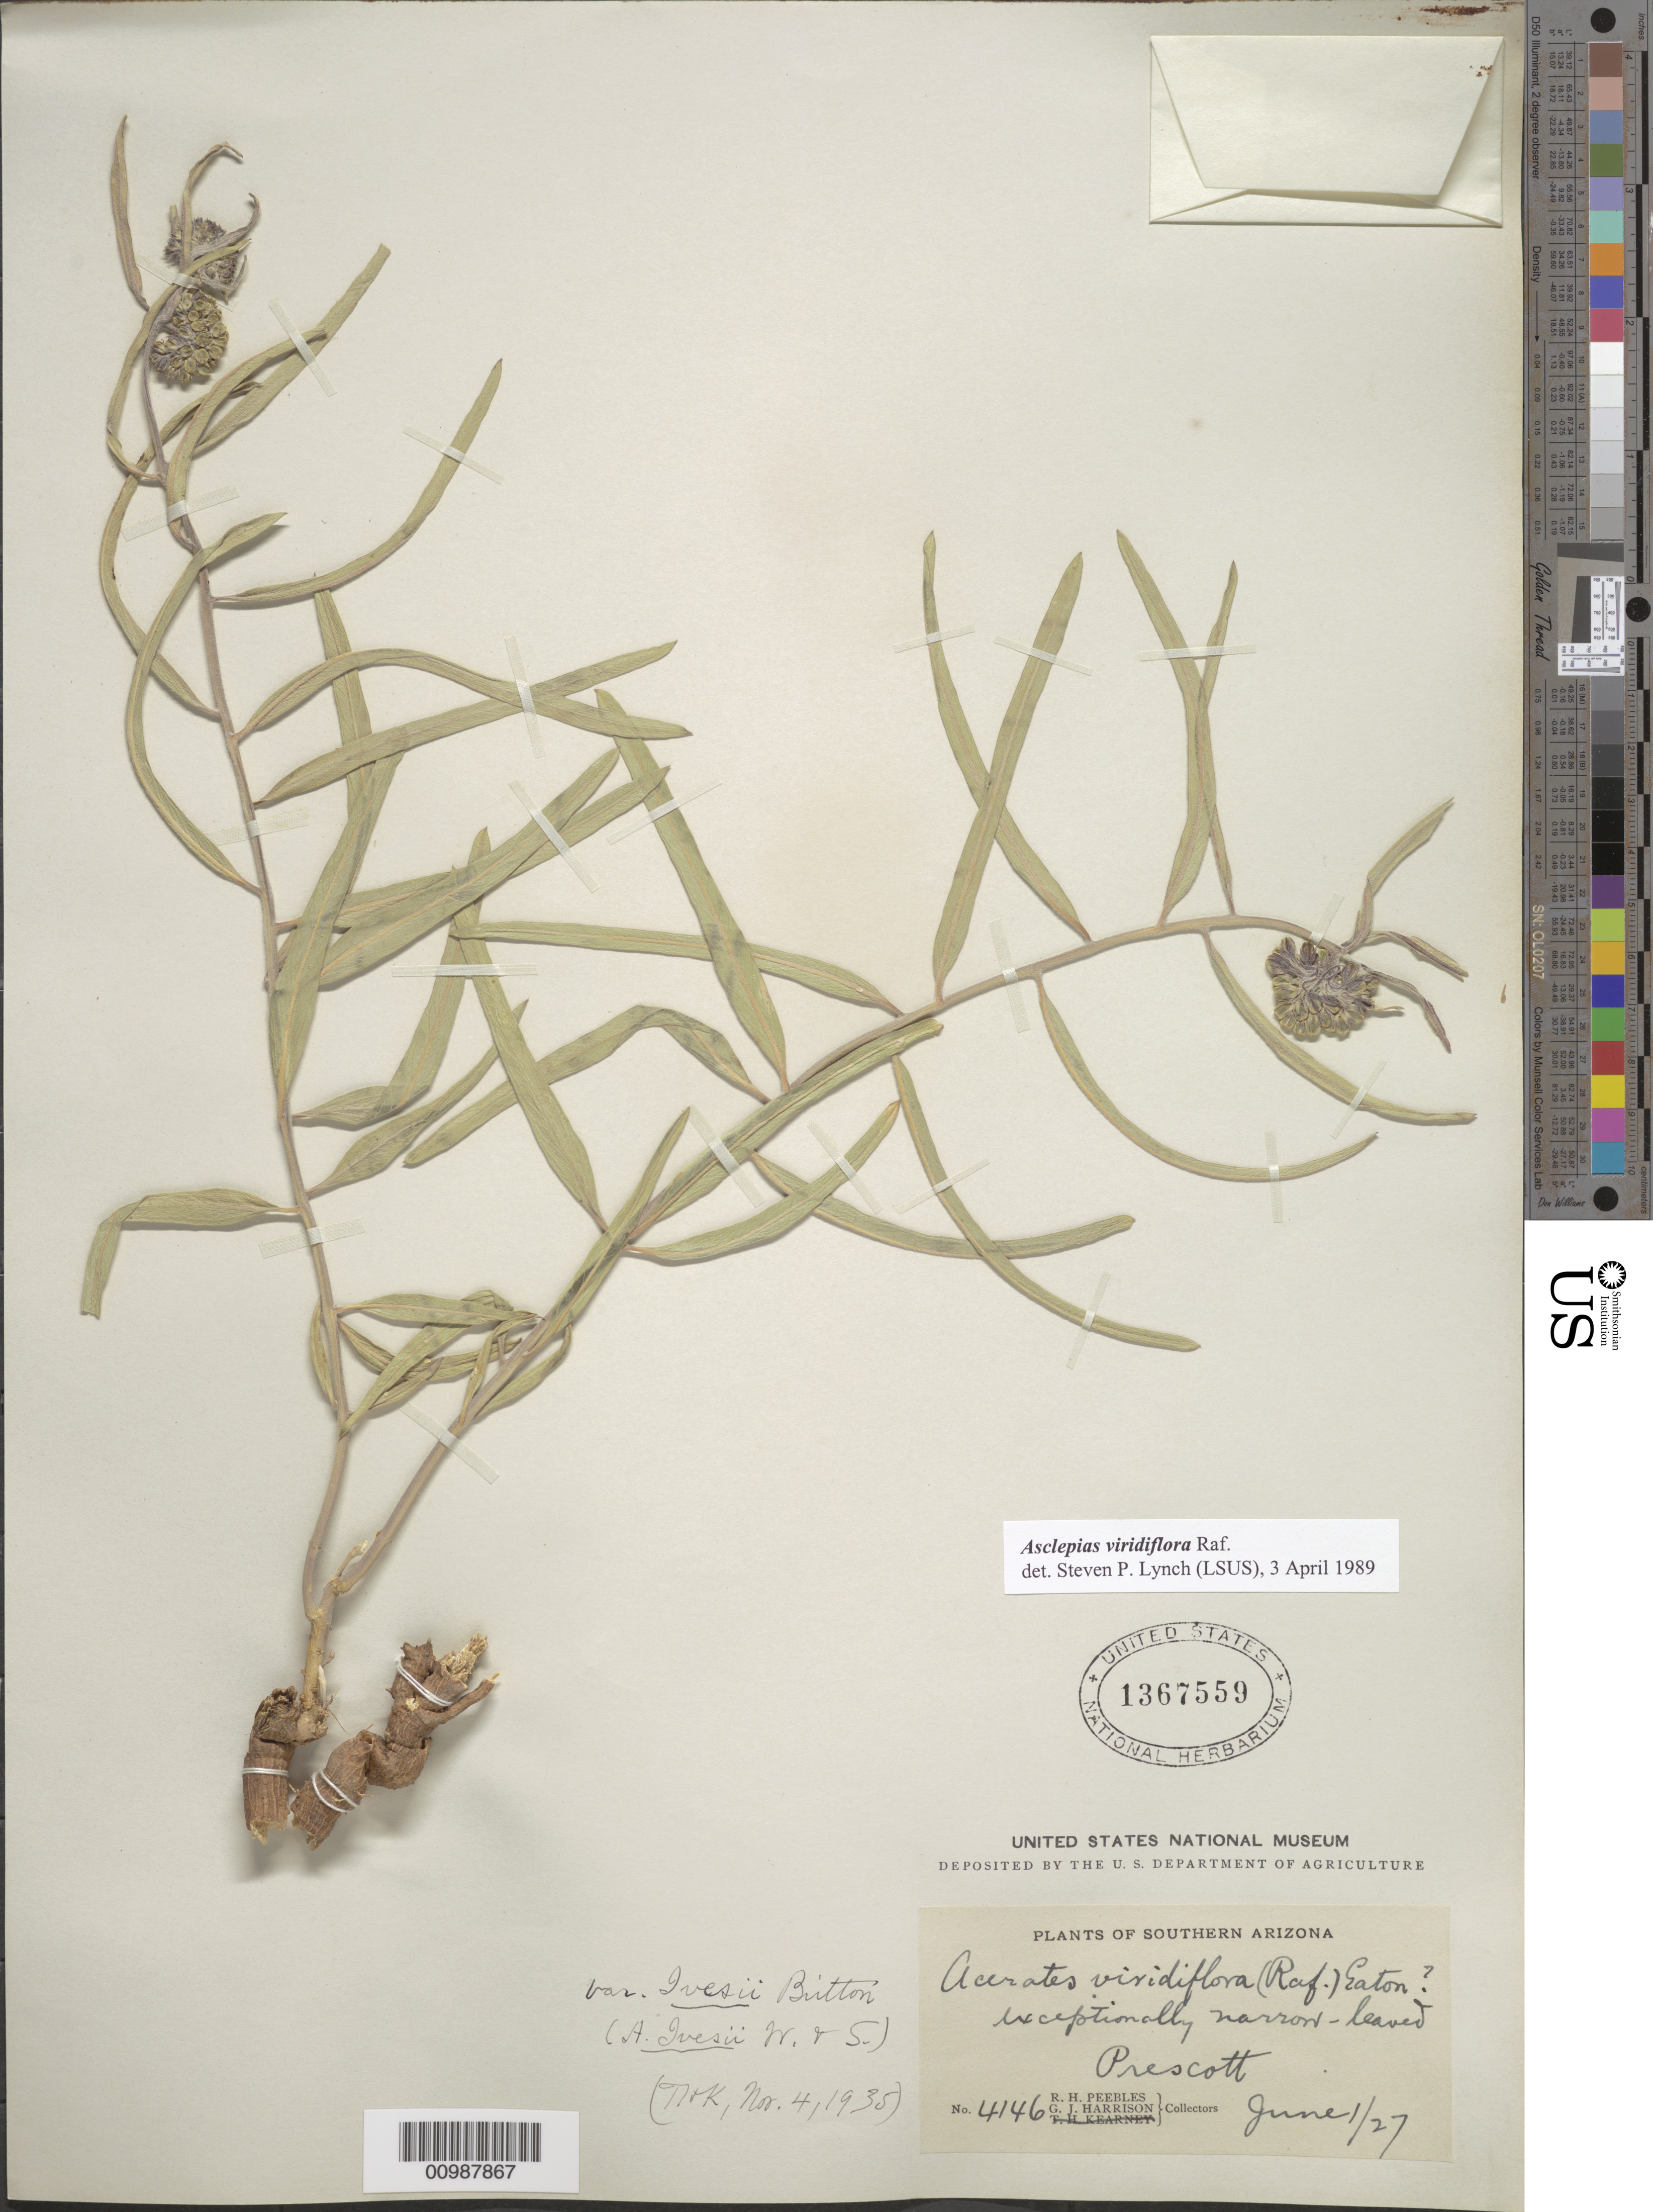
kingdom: Plantae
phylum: Tracheophyta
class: Magnoliopsida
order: Gentianales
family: Apocynaceae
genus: Asclepias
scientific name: Asclepias viridiflora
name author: Raf.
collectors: R. H. Peebles & G. J. Harrison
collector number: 4146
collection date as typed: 01 Jun 1927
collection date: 1927-06-01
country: United States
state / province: Arizona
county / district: Yavapai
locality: Prescott.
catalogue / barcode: US 1367559